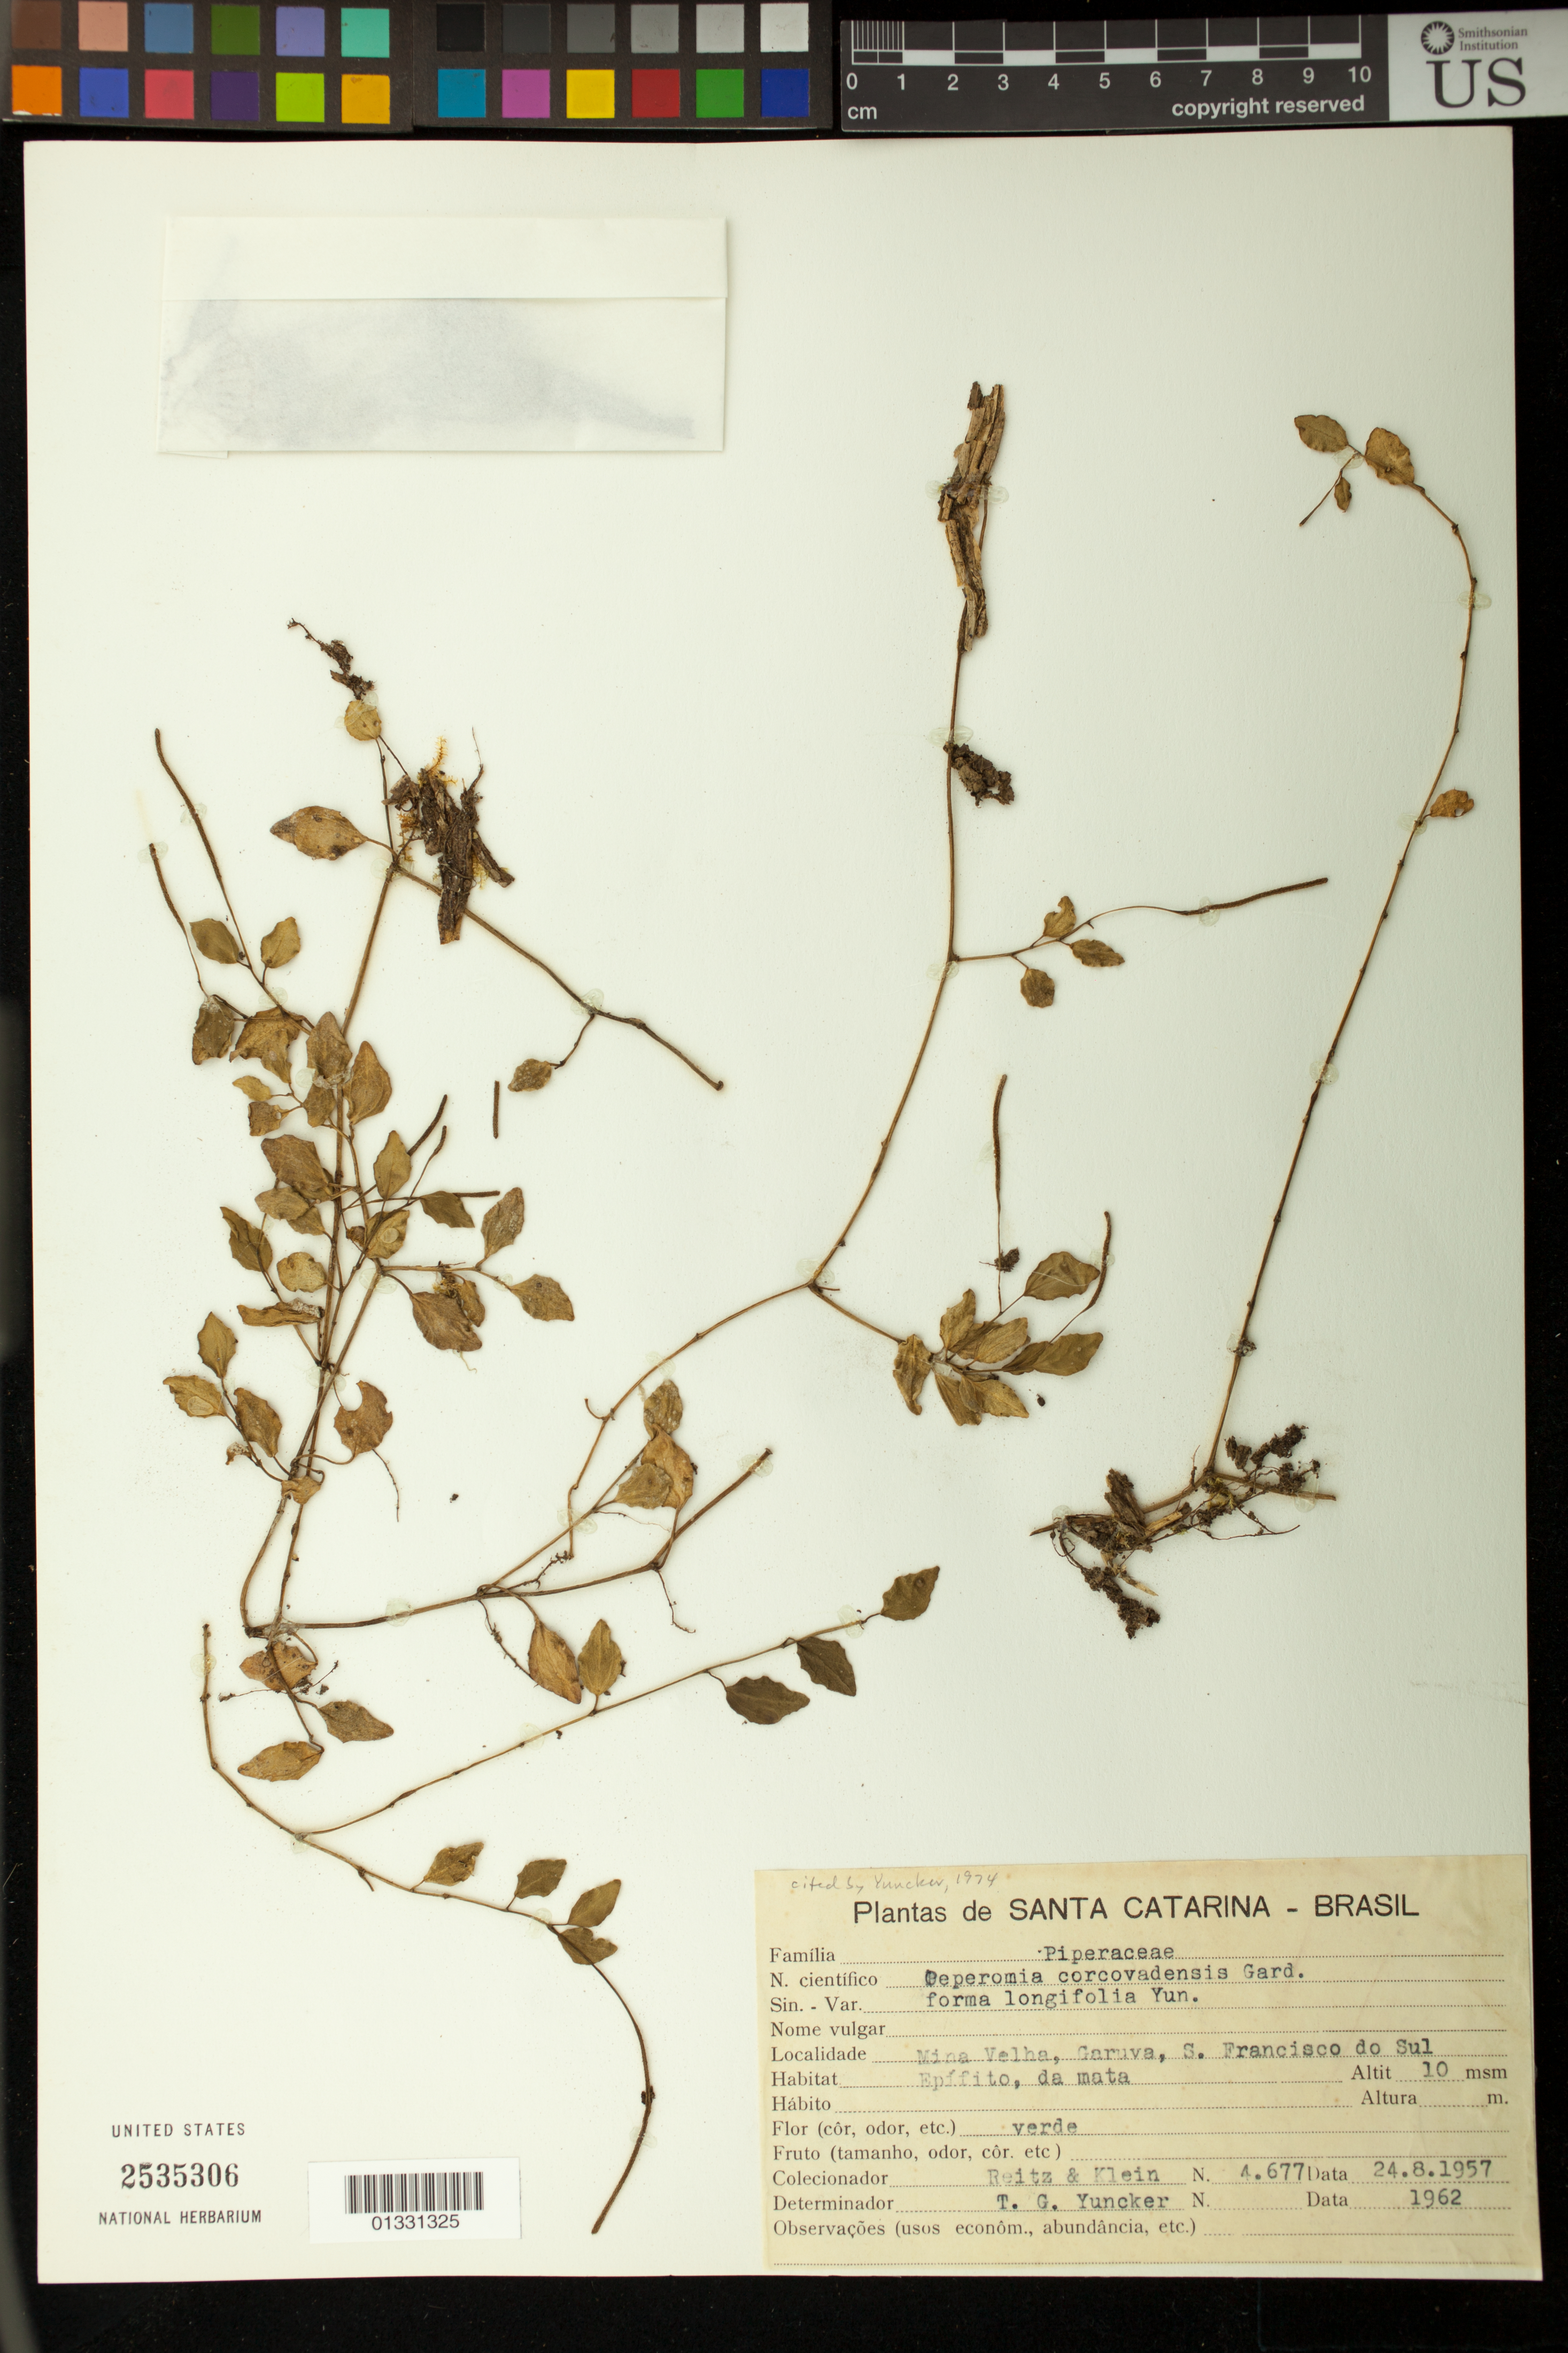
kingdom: Plantae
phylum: Tracheophyta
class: Magnoliopsida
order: Piperales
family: Piperaceae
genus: Peperomia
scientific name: Peperomia corcovadensis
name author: Gardner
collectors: R. Reitz & D. Klein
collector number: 4677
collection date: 1957-08-24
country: Brazil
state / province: Santa Catarina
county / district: São Francisco do Sul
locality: Mina Velha, Garuva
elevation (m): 10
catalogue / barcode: US 2535306